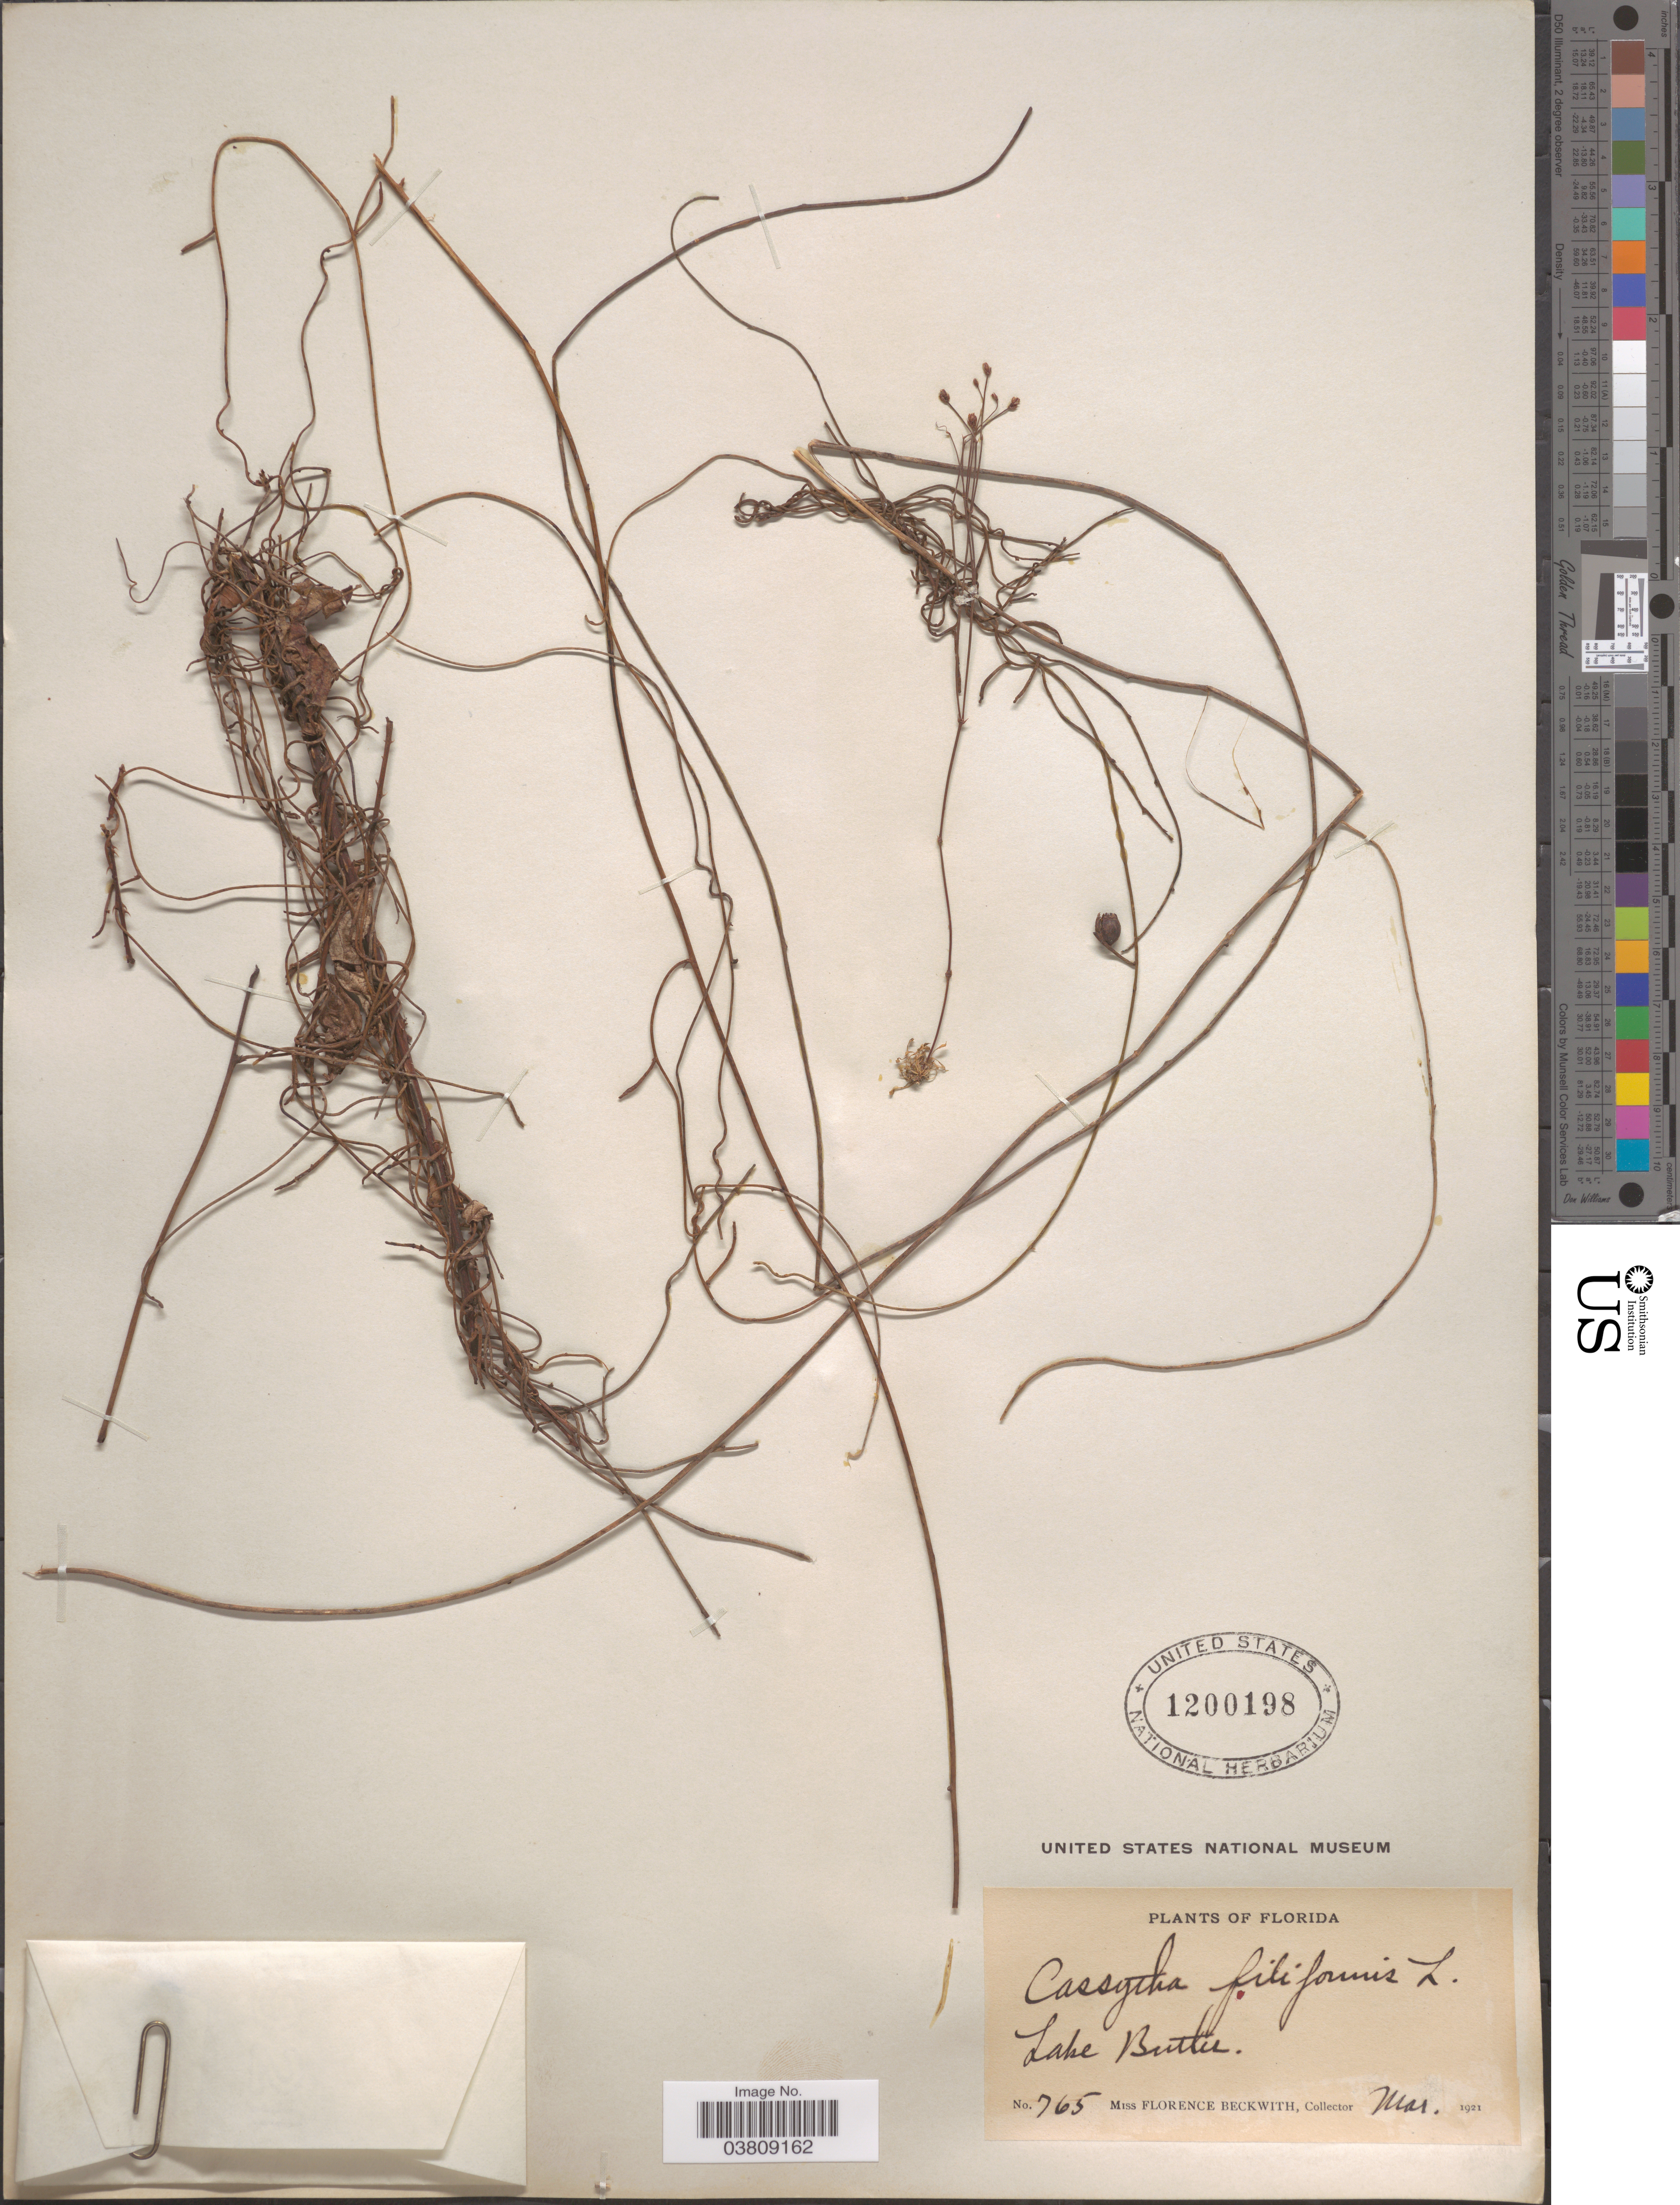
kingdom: Plantae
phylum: Tracheophyta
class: Magnoliopsida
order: Laurales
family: Lauraceae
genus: Cassytha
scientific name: Cassytha filiformis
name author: L.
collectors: F. Beckwith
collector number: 765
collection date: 1921-03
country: United States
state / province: Florida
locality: Lake Butler.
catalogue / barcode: US 1200198